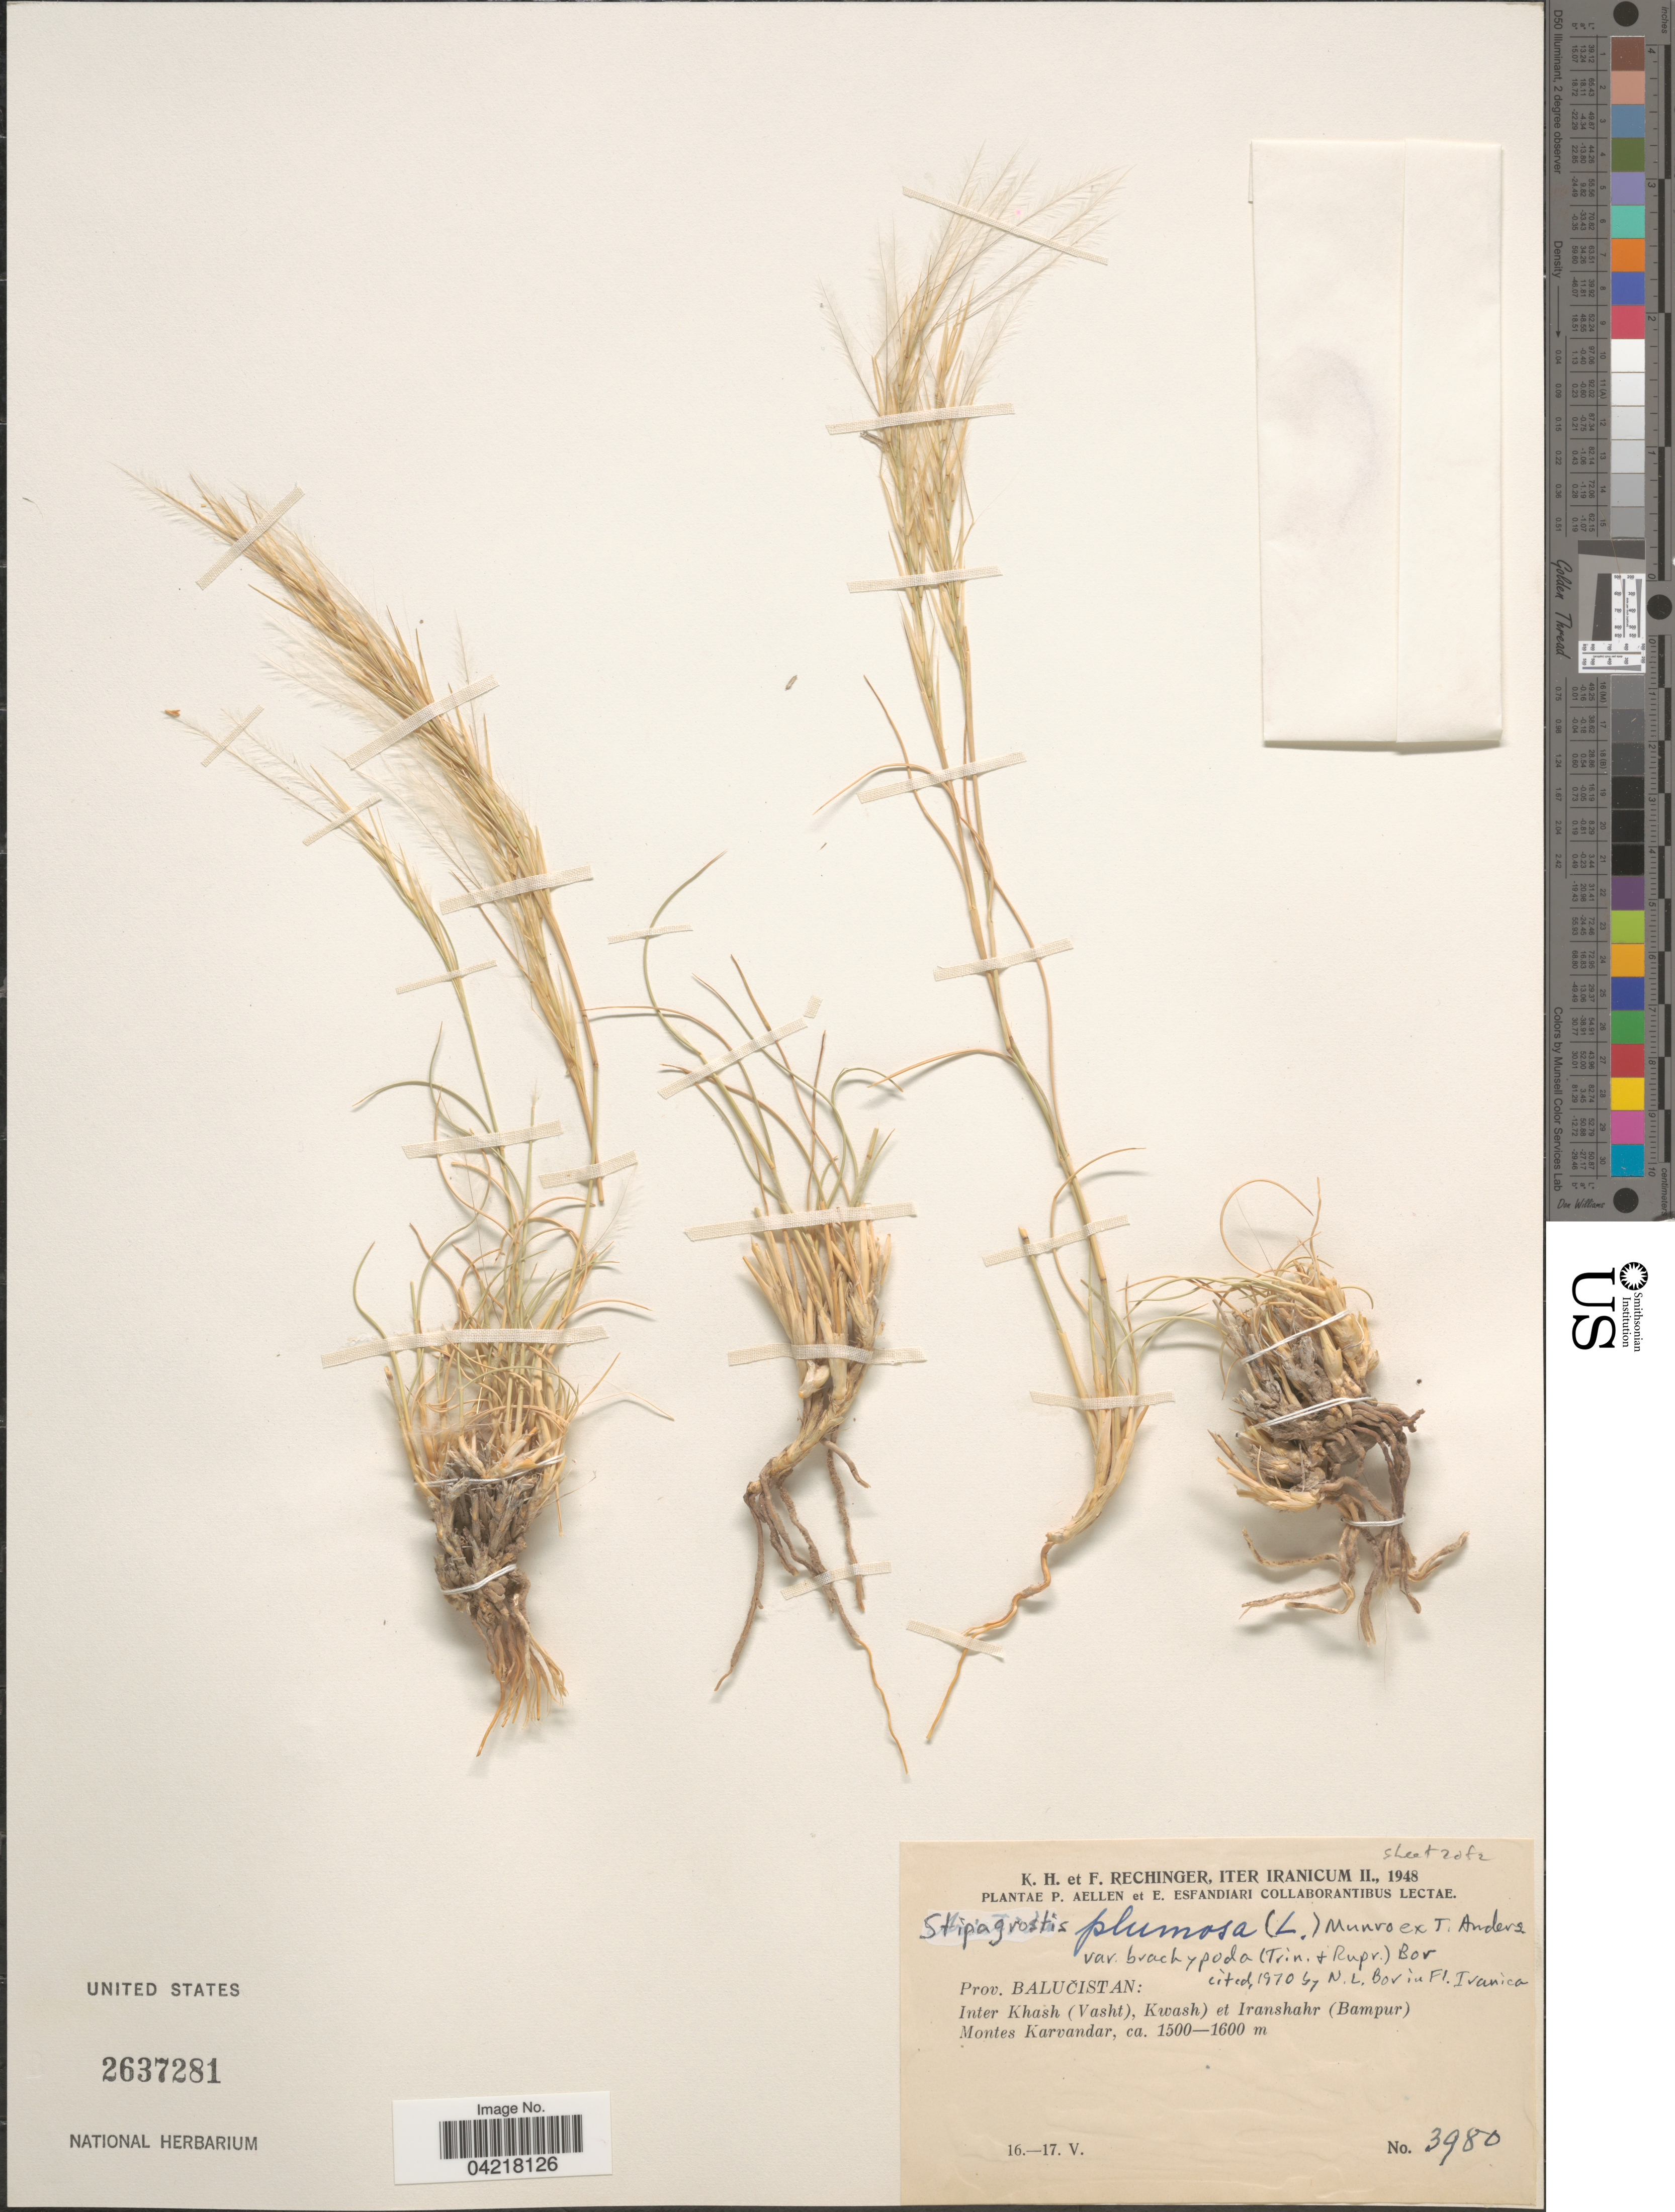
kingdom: Plantae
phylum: Tracheophyta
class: Liliopsida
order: Poales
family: Poaceae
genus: Stipagrostis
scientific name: Stipagrostis plumosa var. brachypoda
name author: (Tausch) Bor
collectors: K. H. Rechinger & F. Rechinger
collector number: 3980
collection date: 1948-05-16/1948-05-17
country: Iran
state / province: Sistan and Baluchistan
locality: Iter Iranicum II., 1948. Prov. Balučistan: Inter Khash (Vasht), Kwash) et Iranshahr (Bampur). Montes Karvandar.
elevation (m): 1500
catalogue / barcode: US 2637281